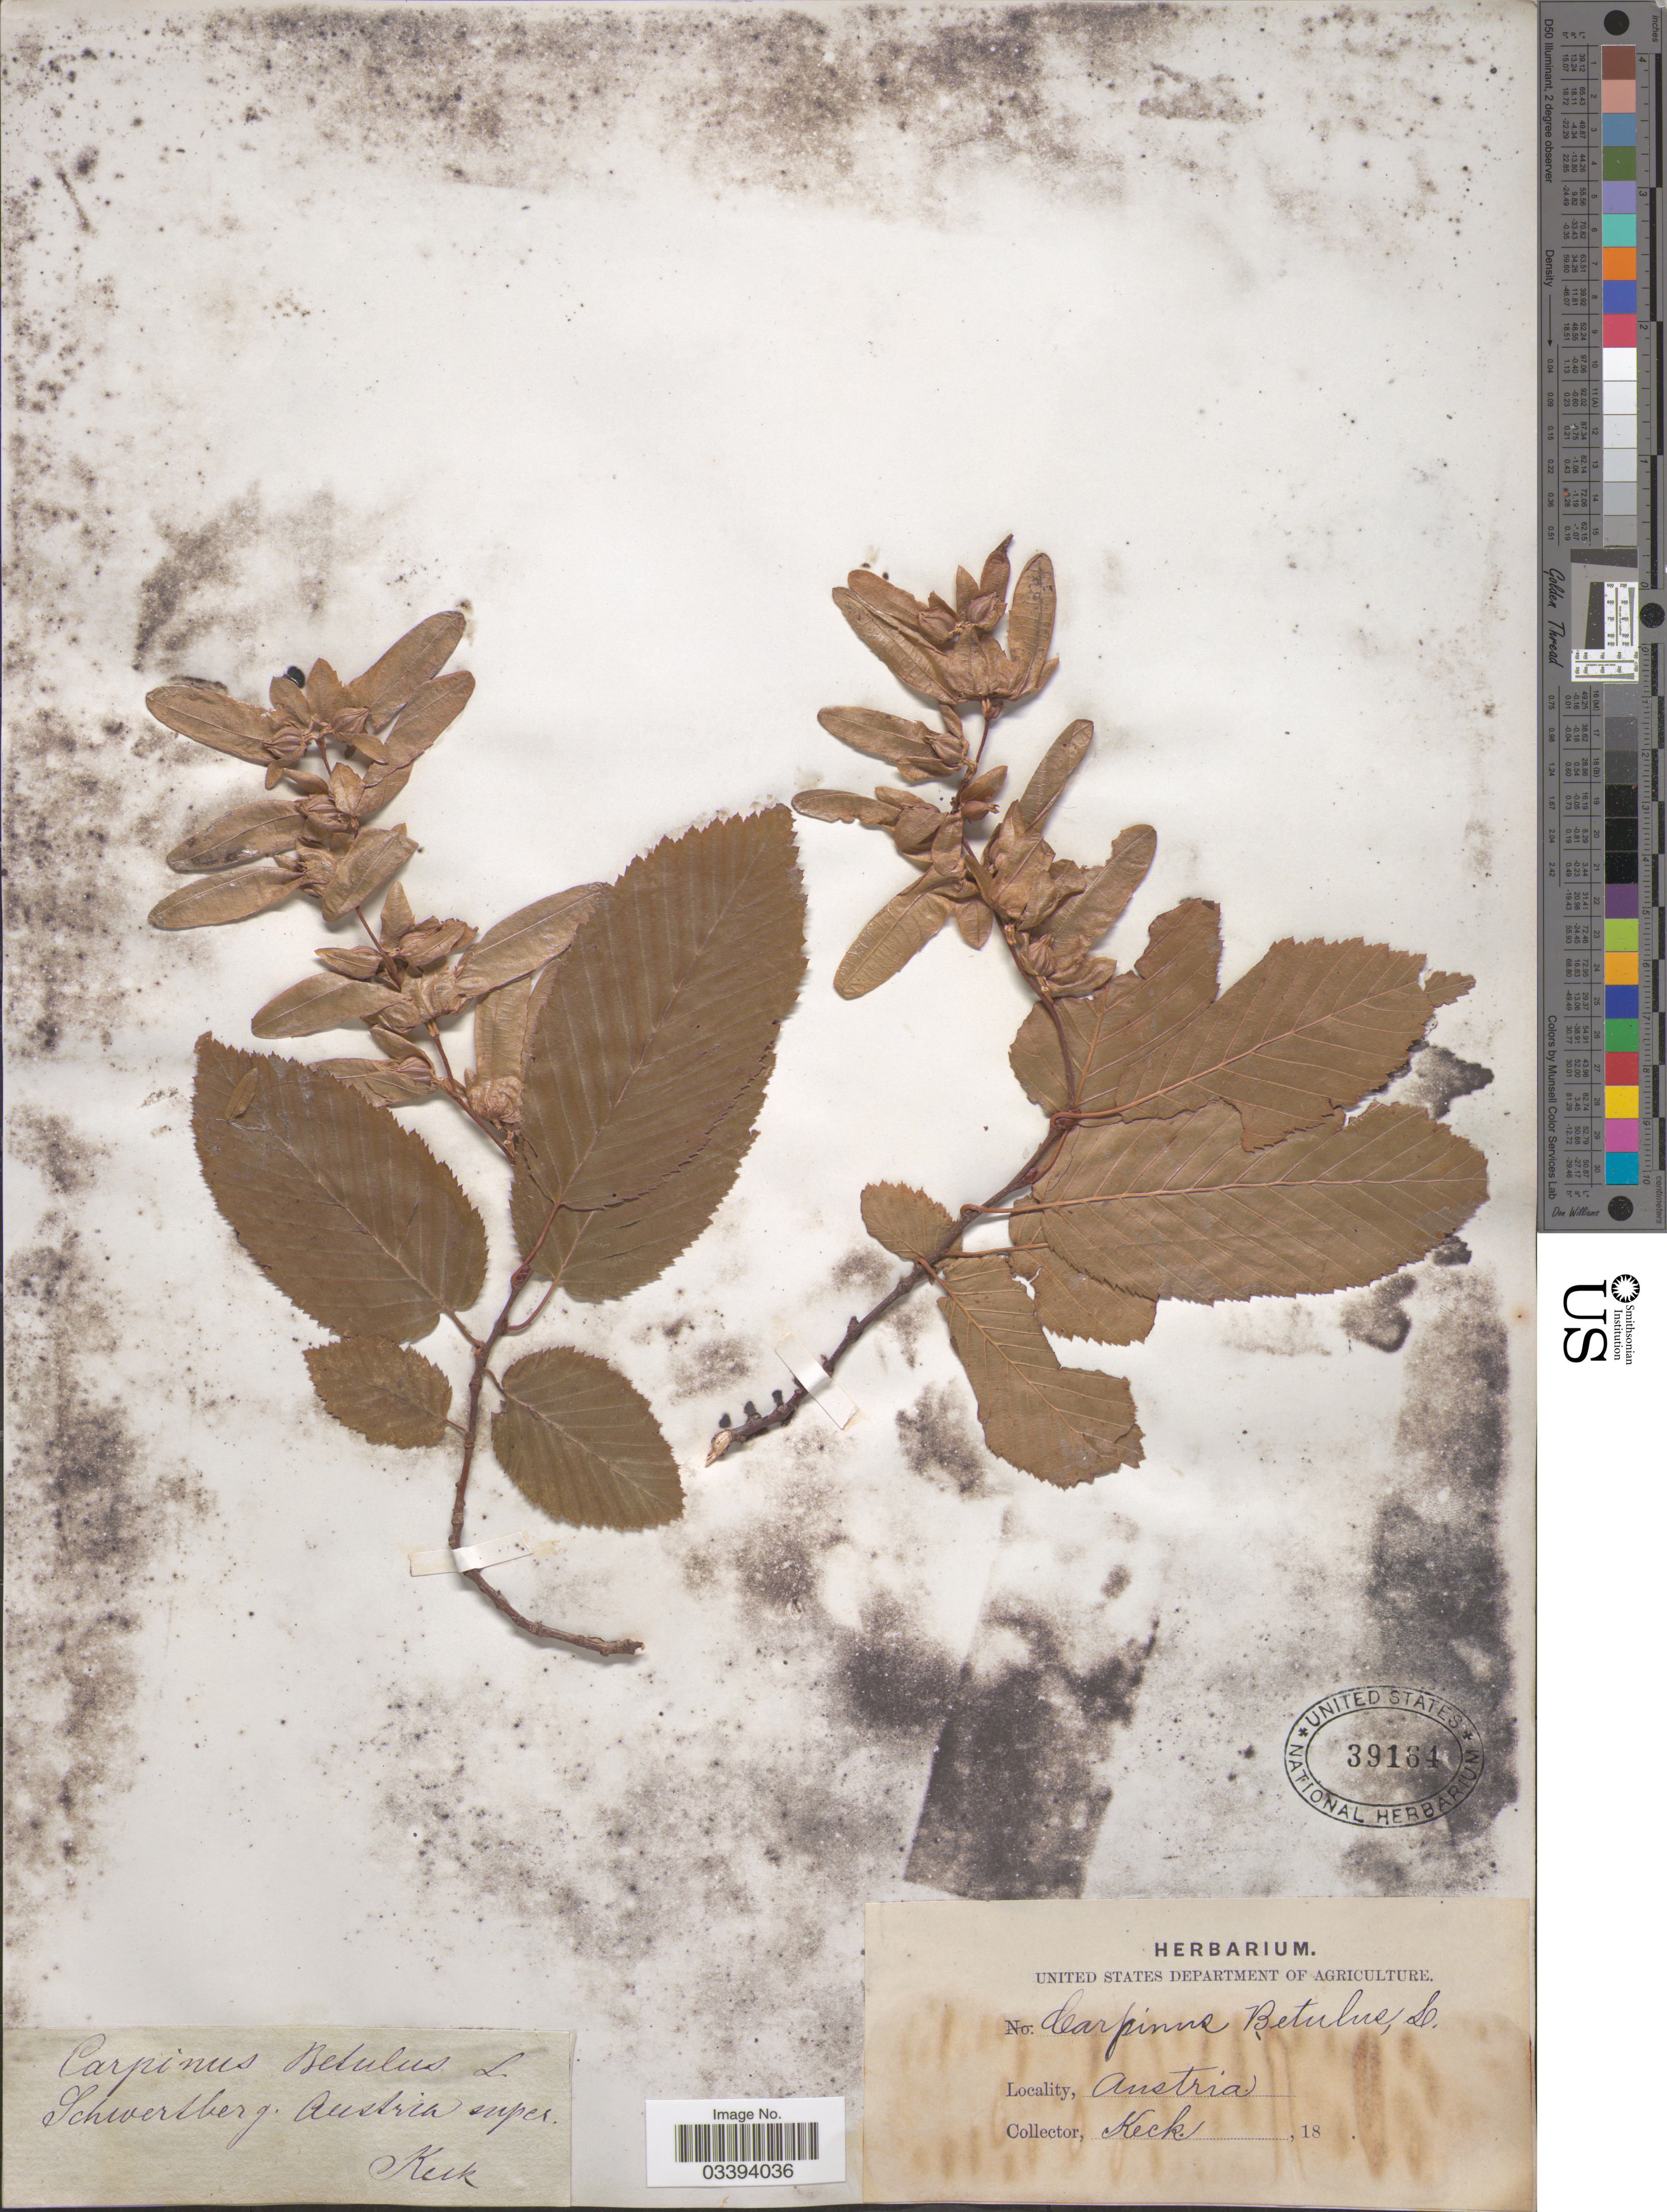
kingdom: Plantae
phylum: Tracheophyta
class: Magnoliopsida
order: Fagales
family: Betulaceae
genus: Carpinus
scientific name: Carpinus betulus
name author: L.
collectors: -- Keck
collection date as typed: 18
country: Austria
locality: Schwerlberg. Austria super.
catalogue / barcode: US 39164